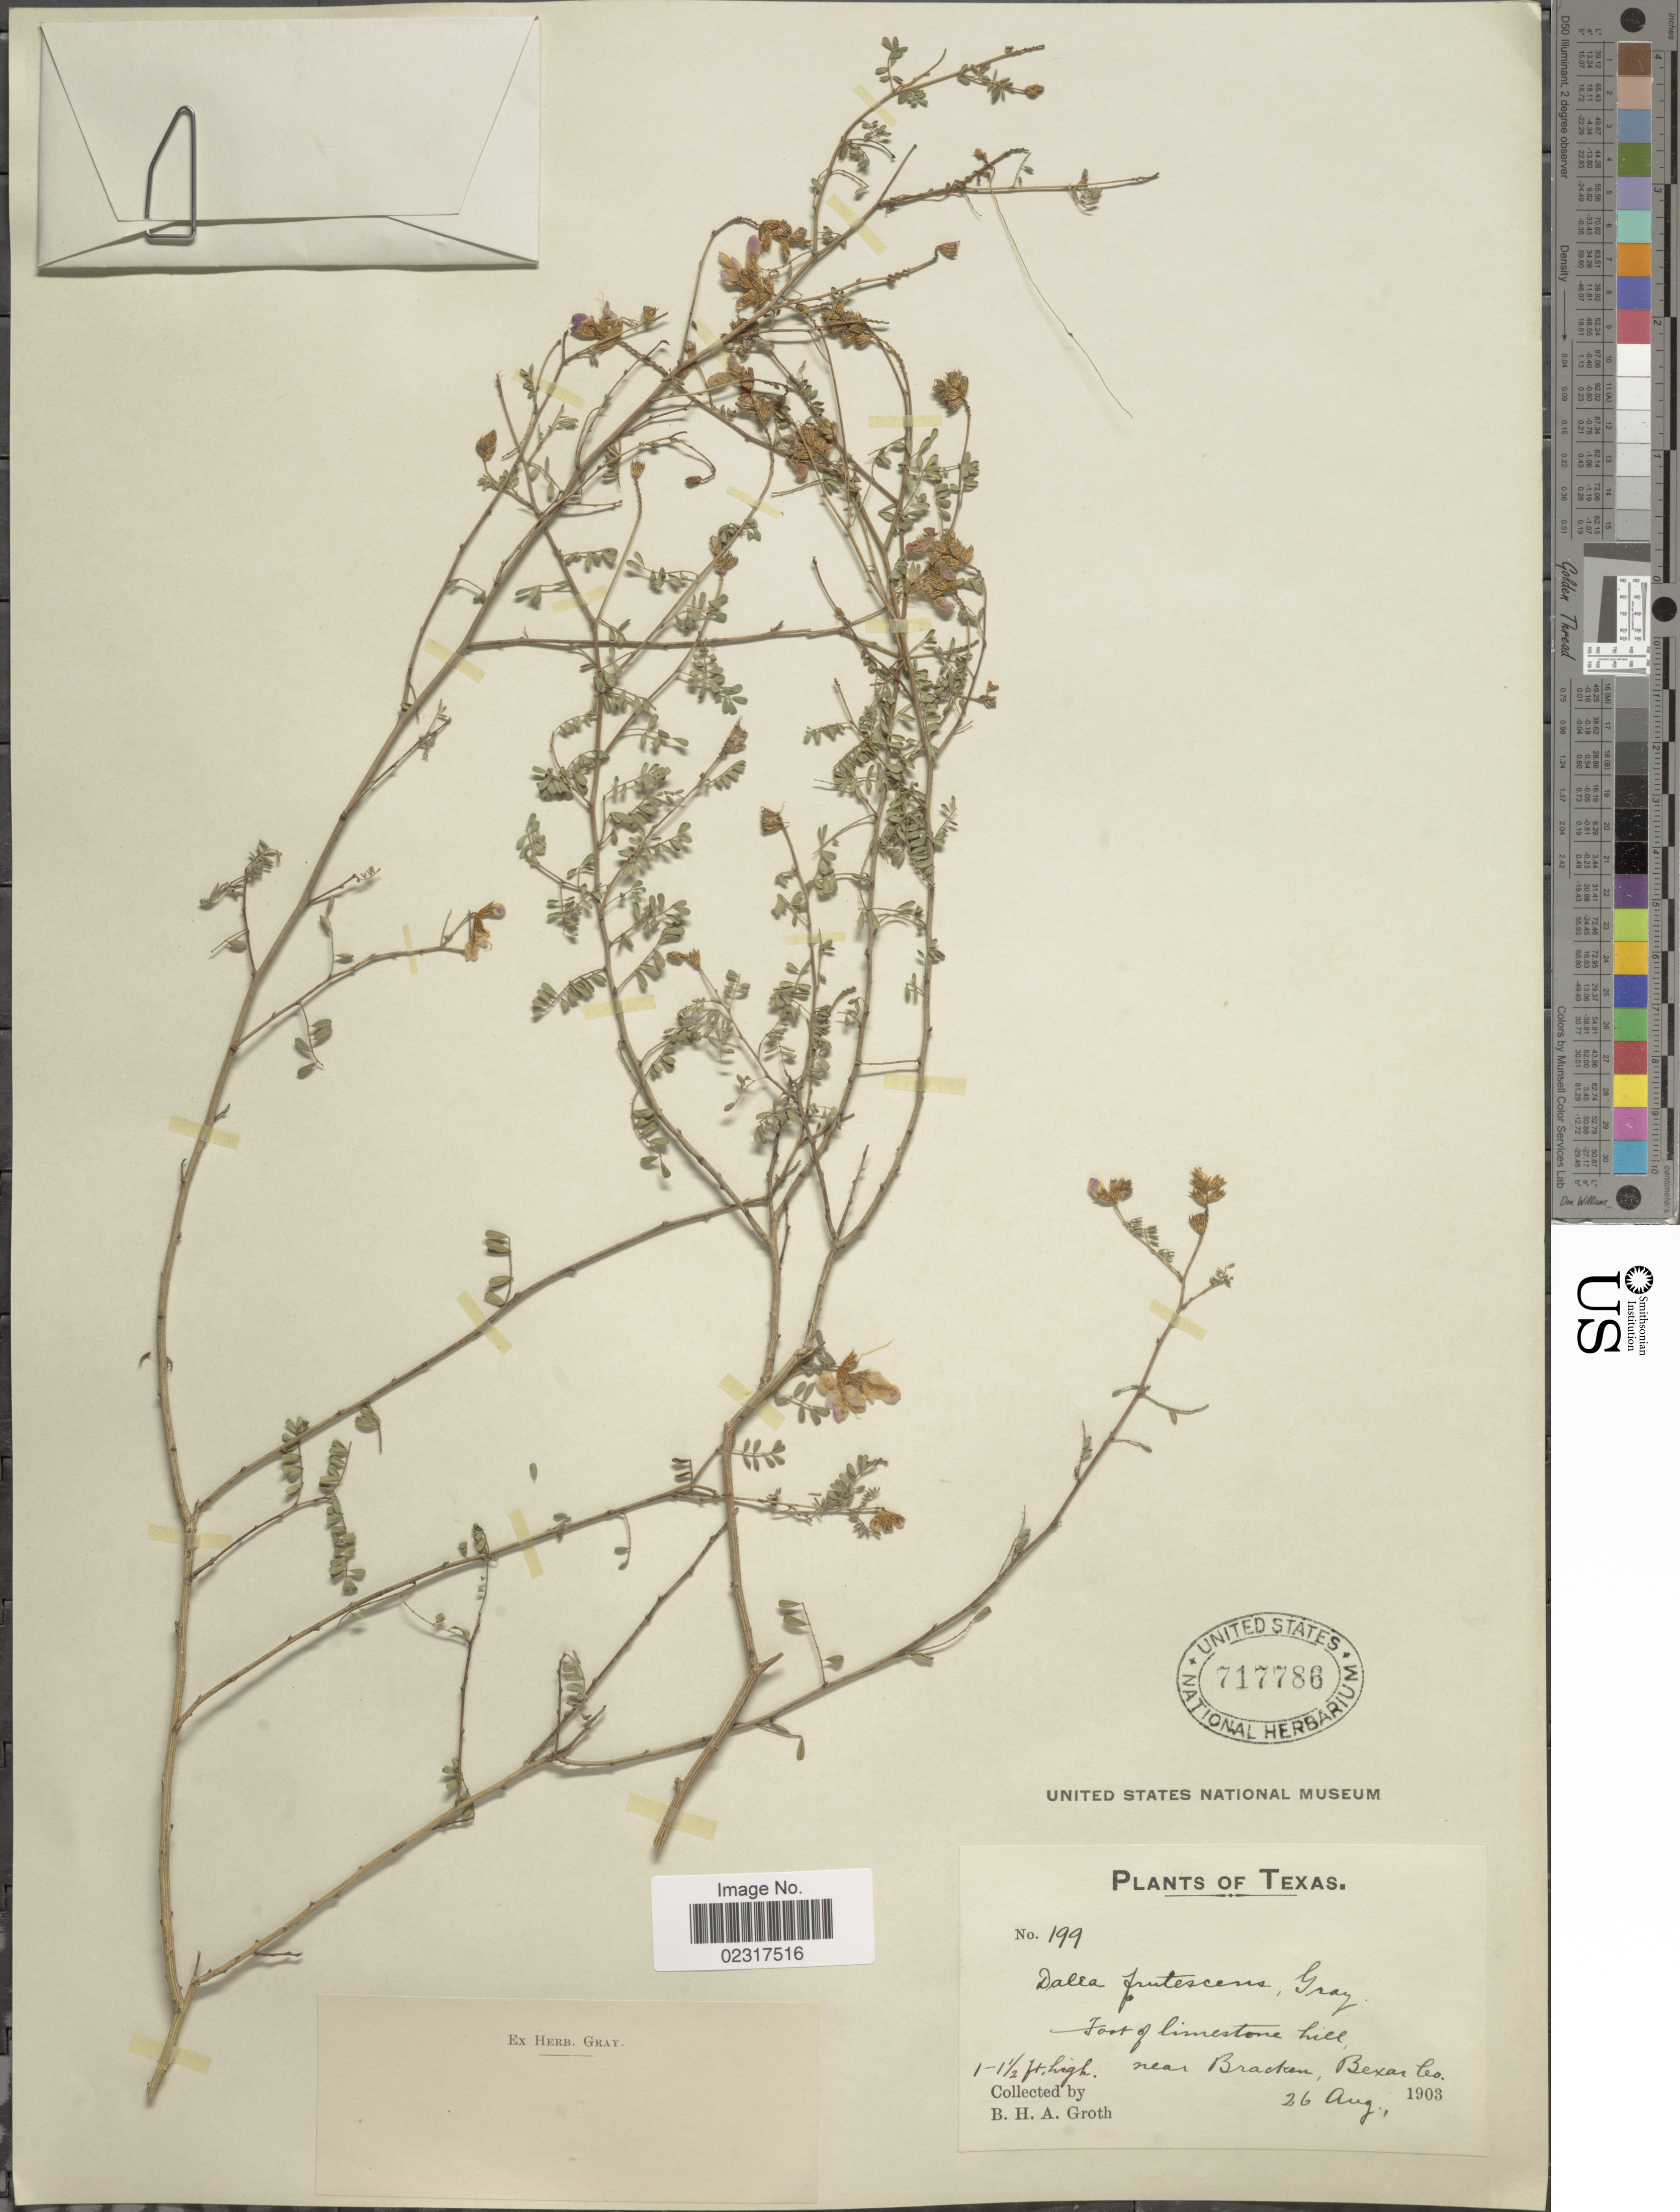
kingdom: Plantae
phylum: Tracheophyta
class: Magnoliopsida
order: Fabales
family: Fabaceae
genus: Dalea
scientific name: Dalea frutescens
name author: A. Gray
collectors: B. Groth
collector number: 199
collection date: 1903-08-26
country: United States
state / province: Texas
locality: Fort of limestone hill, near Bracken, Bexar Co.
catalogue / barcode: US 717786